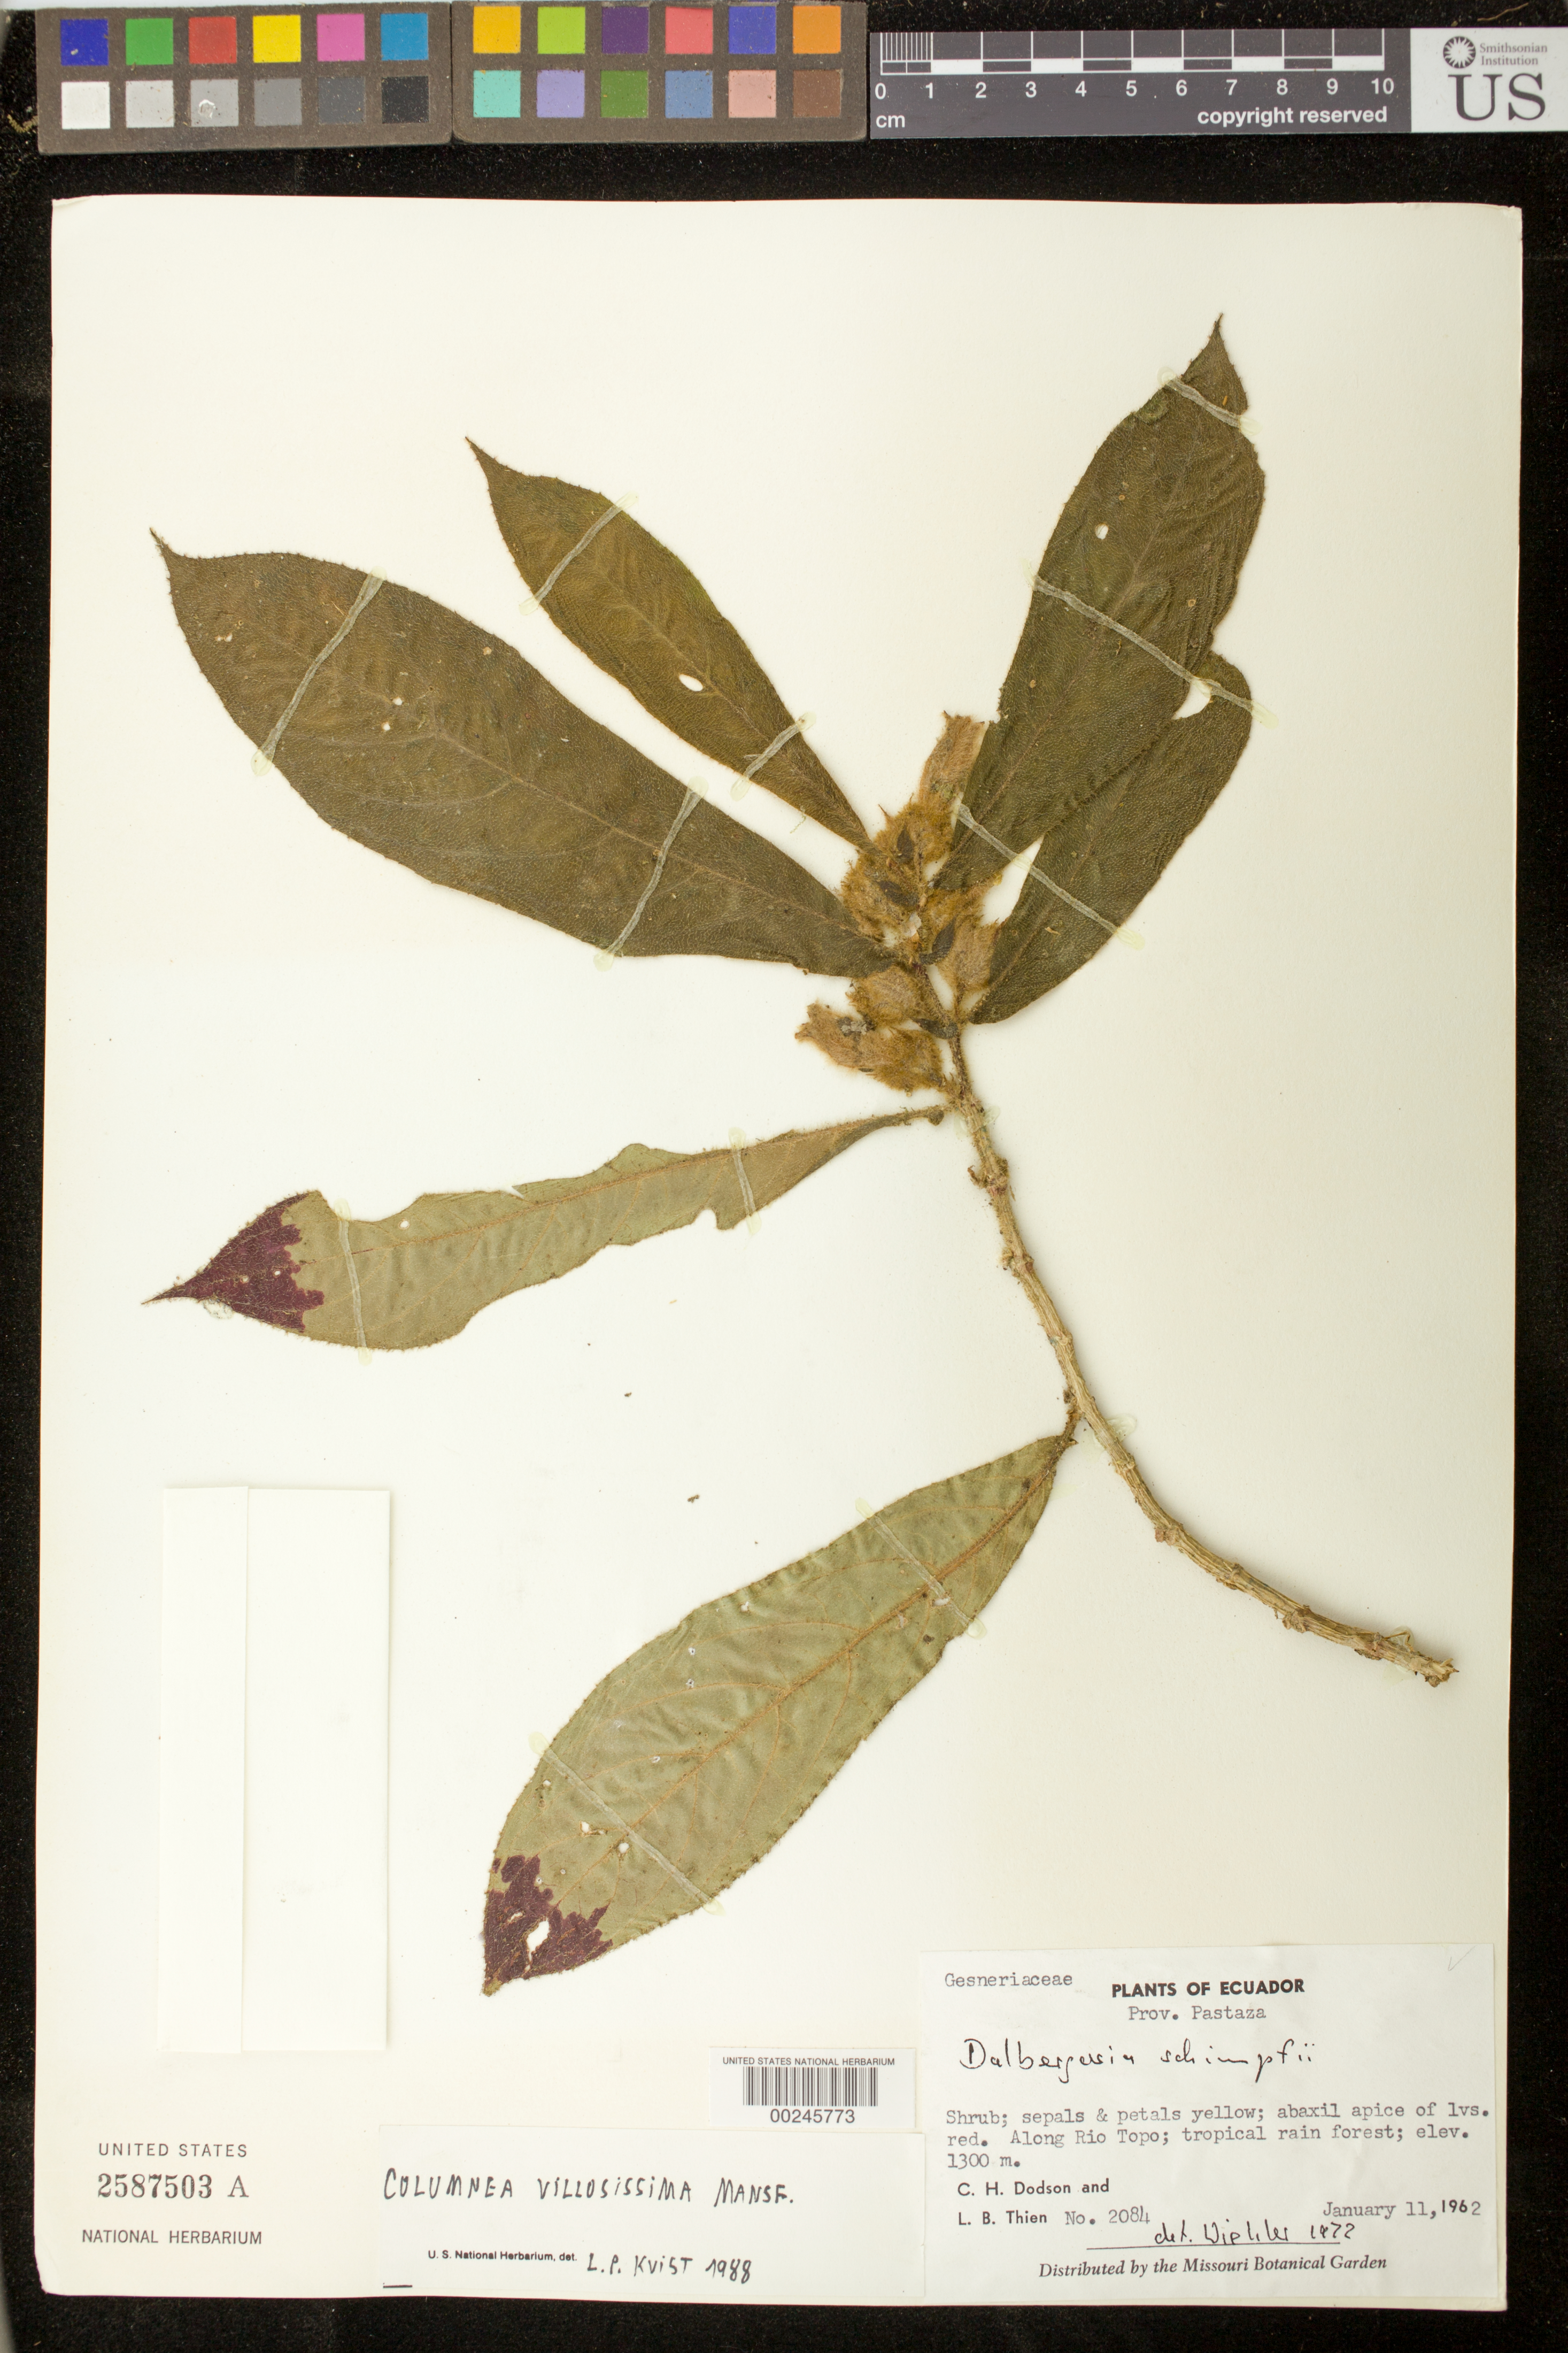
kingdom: Plantae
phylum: Tracheophyta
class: Magnoliopsida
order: Lamiales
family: Gesneriaceae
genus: Columnea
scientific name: Columnea villosissima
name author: Mansf.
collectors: C. H. Dodson & L. Thien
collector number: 2084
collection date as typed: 11 Jan 1962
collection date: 1962-01-11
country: Ecuador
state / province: Pastaza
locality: Along Rio Topo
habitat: Tropical rain forest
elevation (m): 1300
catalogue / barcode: US 2587503A